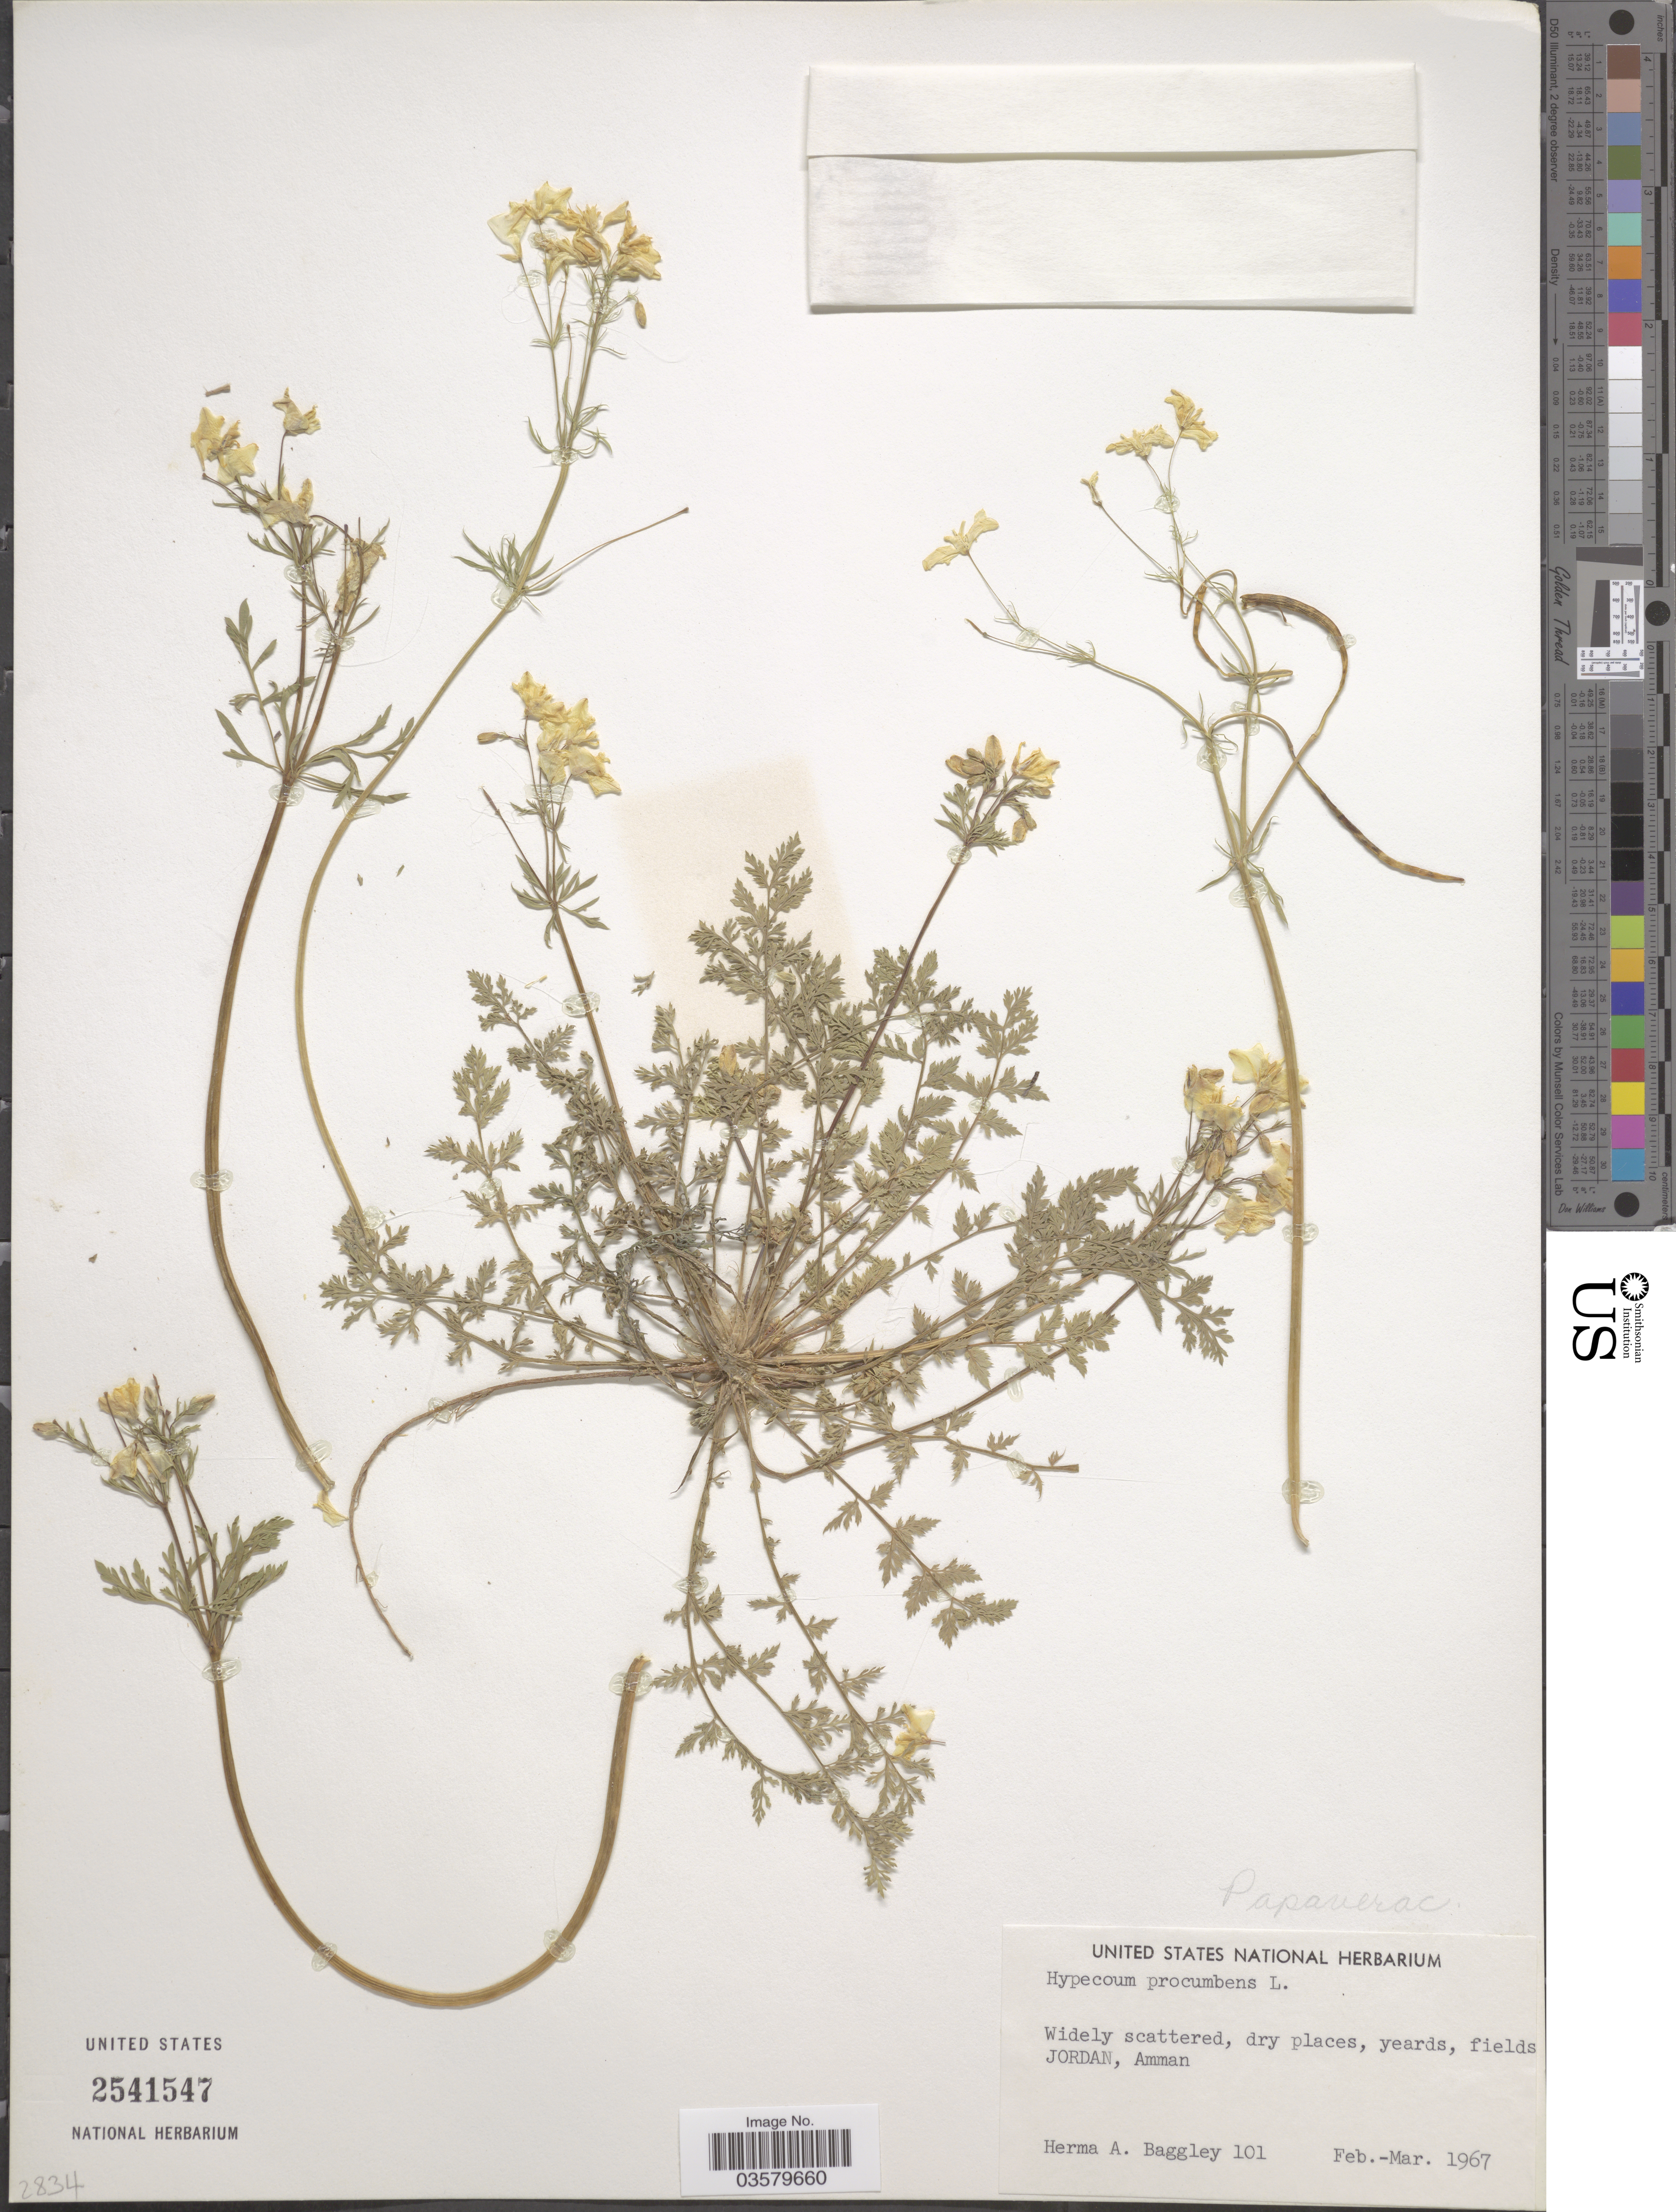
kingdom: Plantae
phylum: Tracheophyta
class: Magnoliopsida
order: Ranunculales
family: Papaveraceae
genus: Hypecoum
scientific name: Hypecoum procumbens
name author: L.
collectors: H. Baggley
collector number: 101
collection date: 1967-02/1967-03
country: Jordan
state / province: Amman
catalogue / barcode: US 2541547